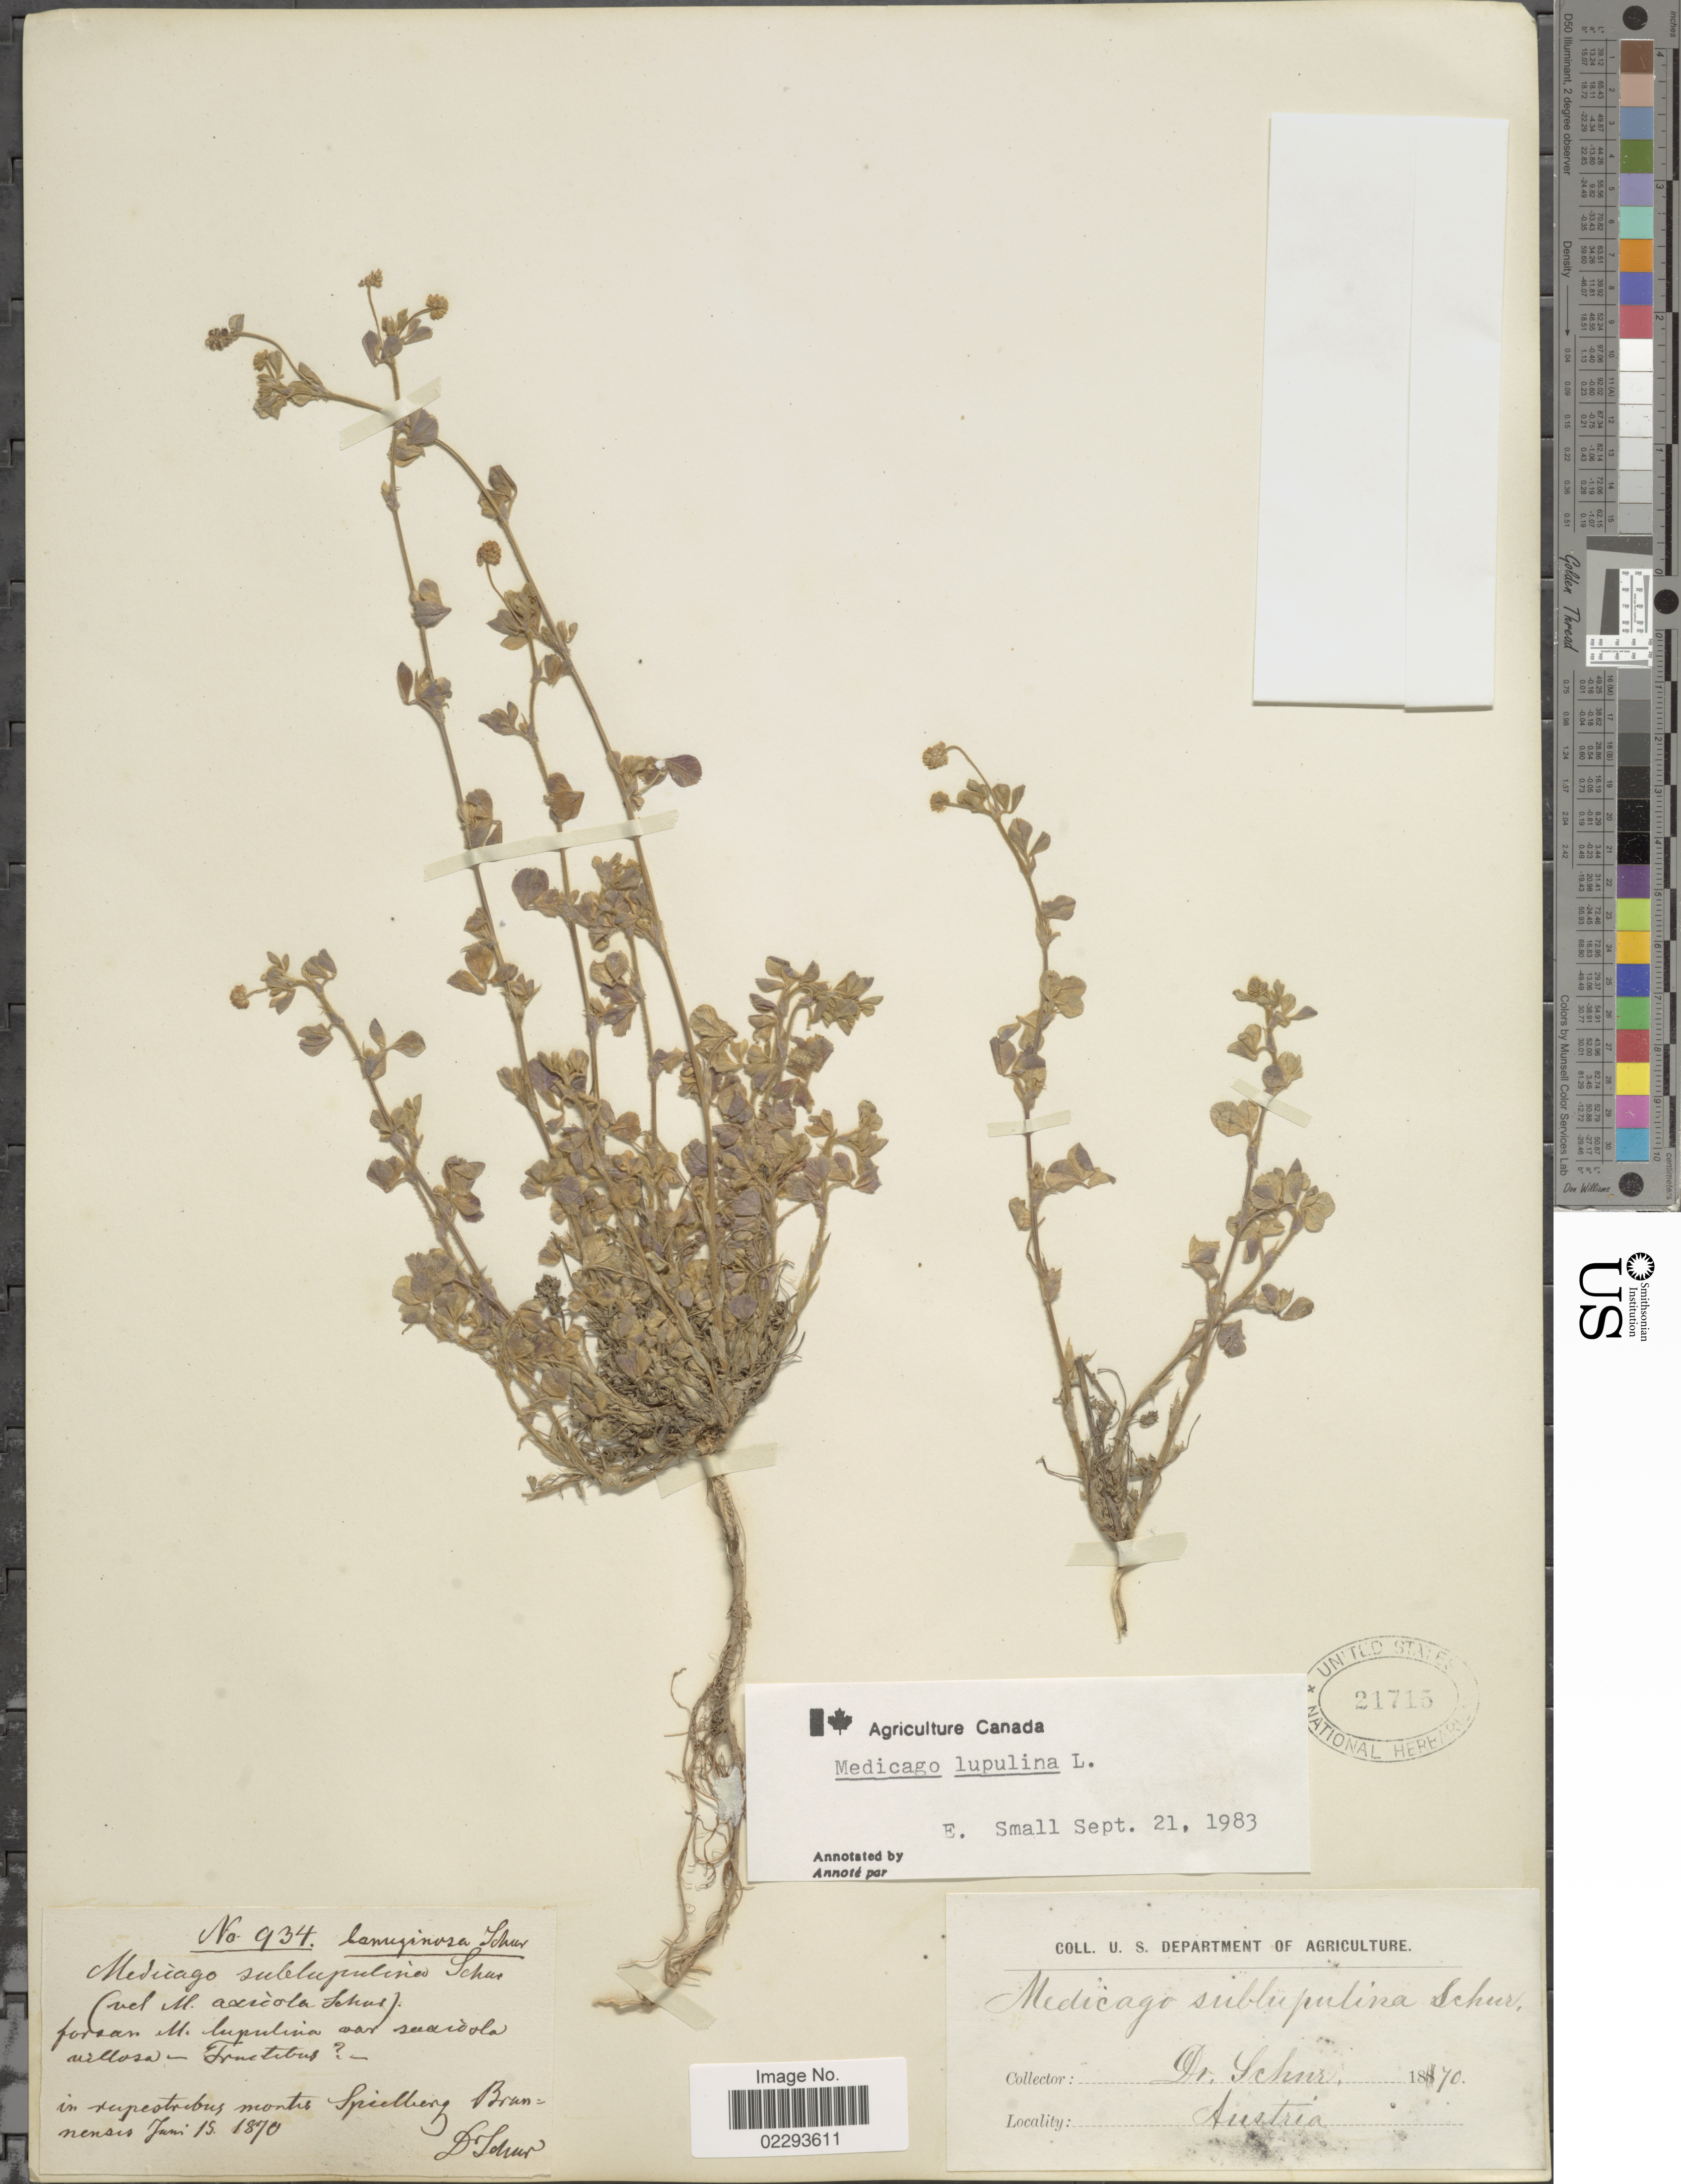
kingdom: Plantae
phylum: Tracheophyta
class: Magnoliopsida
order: Fabales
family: Fabaceae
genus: Medicago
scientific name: Medicago lupulina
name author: L.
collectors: Schur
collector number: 934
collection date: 1870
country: Austria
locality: In rupetribus montis Spielberg Branensis.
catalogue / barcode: US 21715